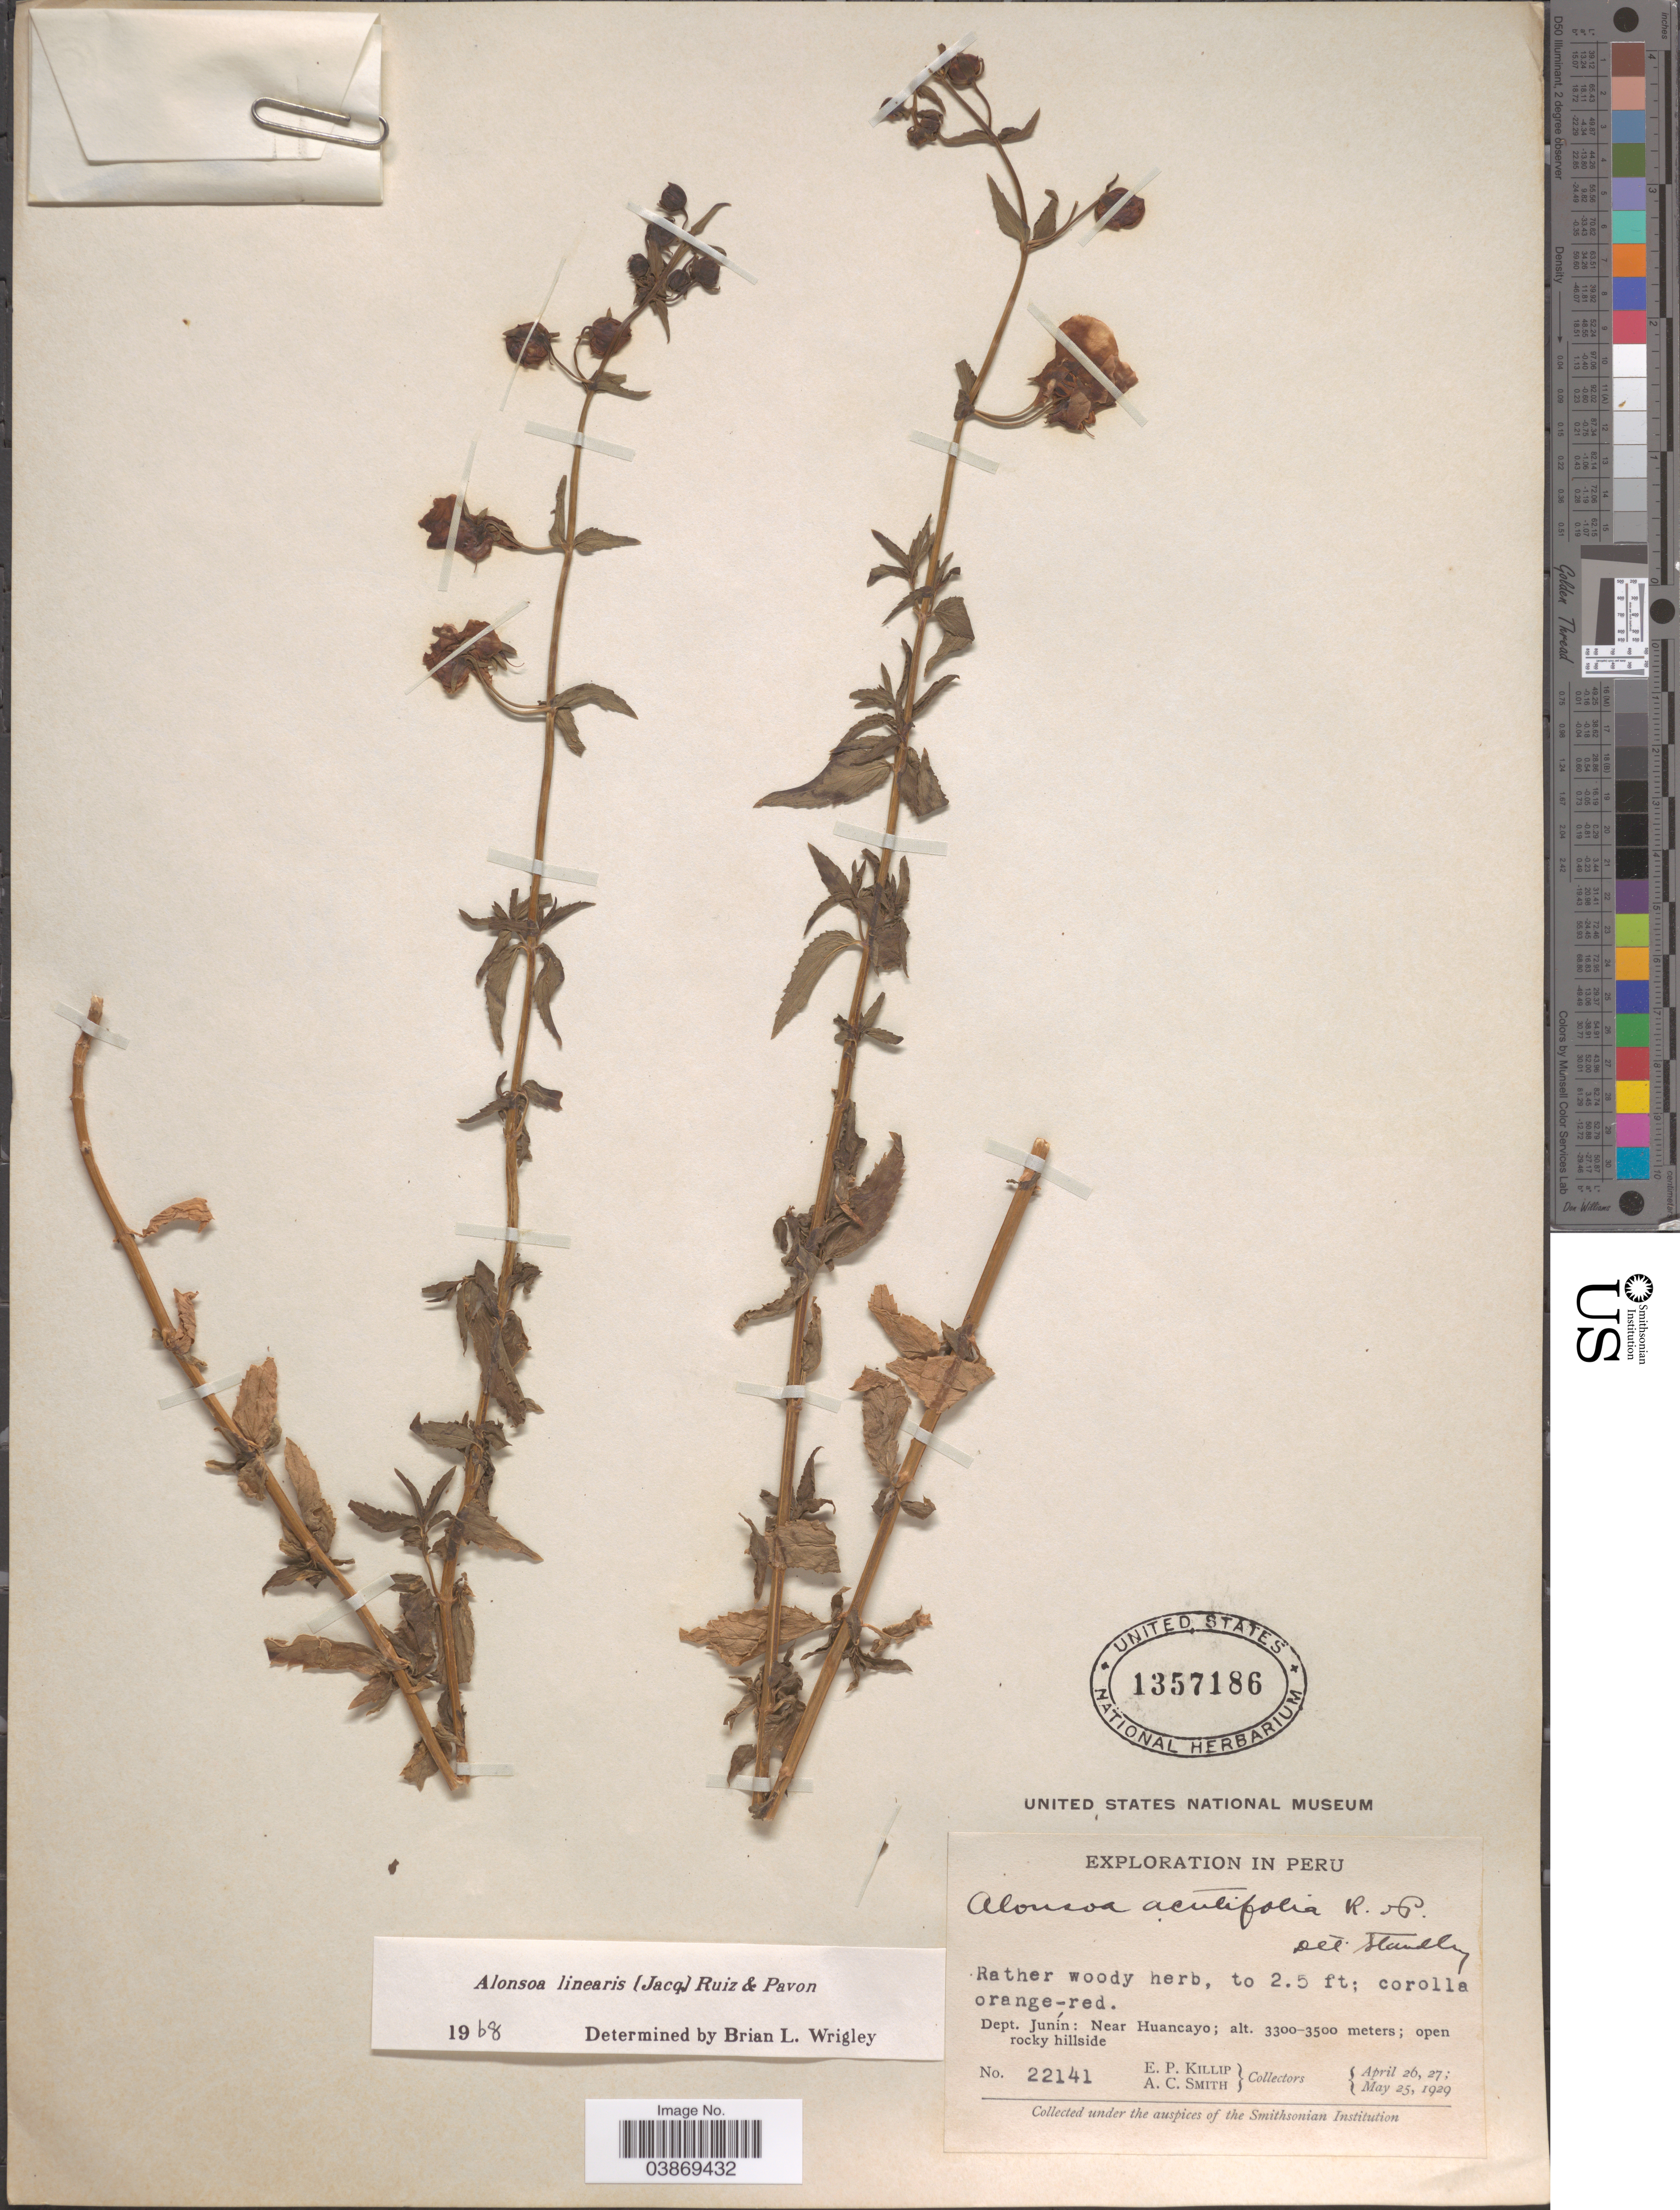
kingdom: Plantae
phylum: Tracheophyta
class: Magnoliopsida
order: Lamiales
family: Scrophulariaceae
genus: Alonsoa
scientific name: Alonsoa linearis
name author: (Jacq.) Ruiz & Pav.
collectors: E. P. Killip & A. C. Smith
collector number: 22141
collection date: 1929-04-26/1929-05-25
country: Peru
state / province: Junín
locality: Dept. Junín: Near Huancayo.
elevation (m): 3300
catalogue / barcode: US 1357186